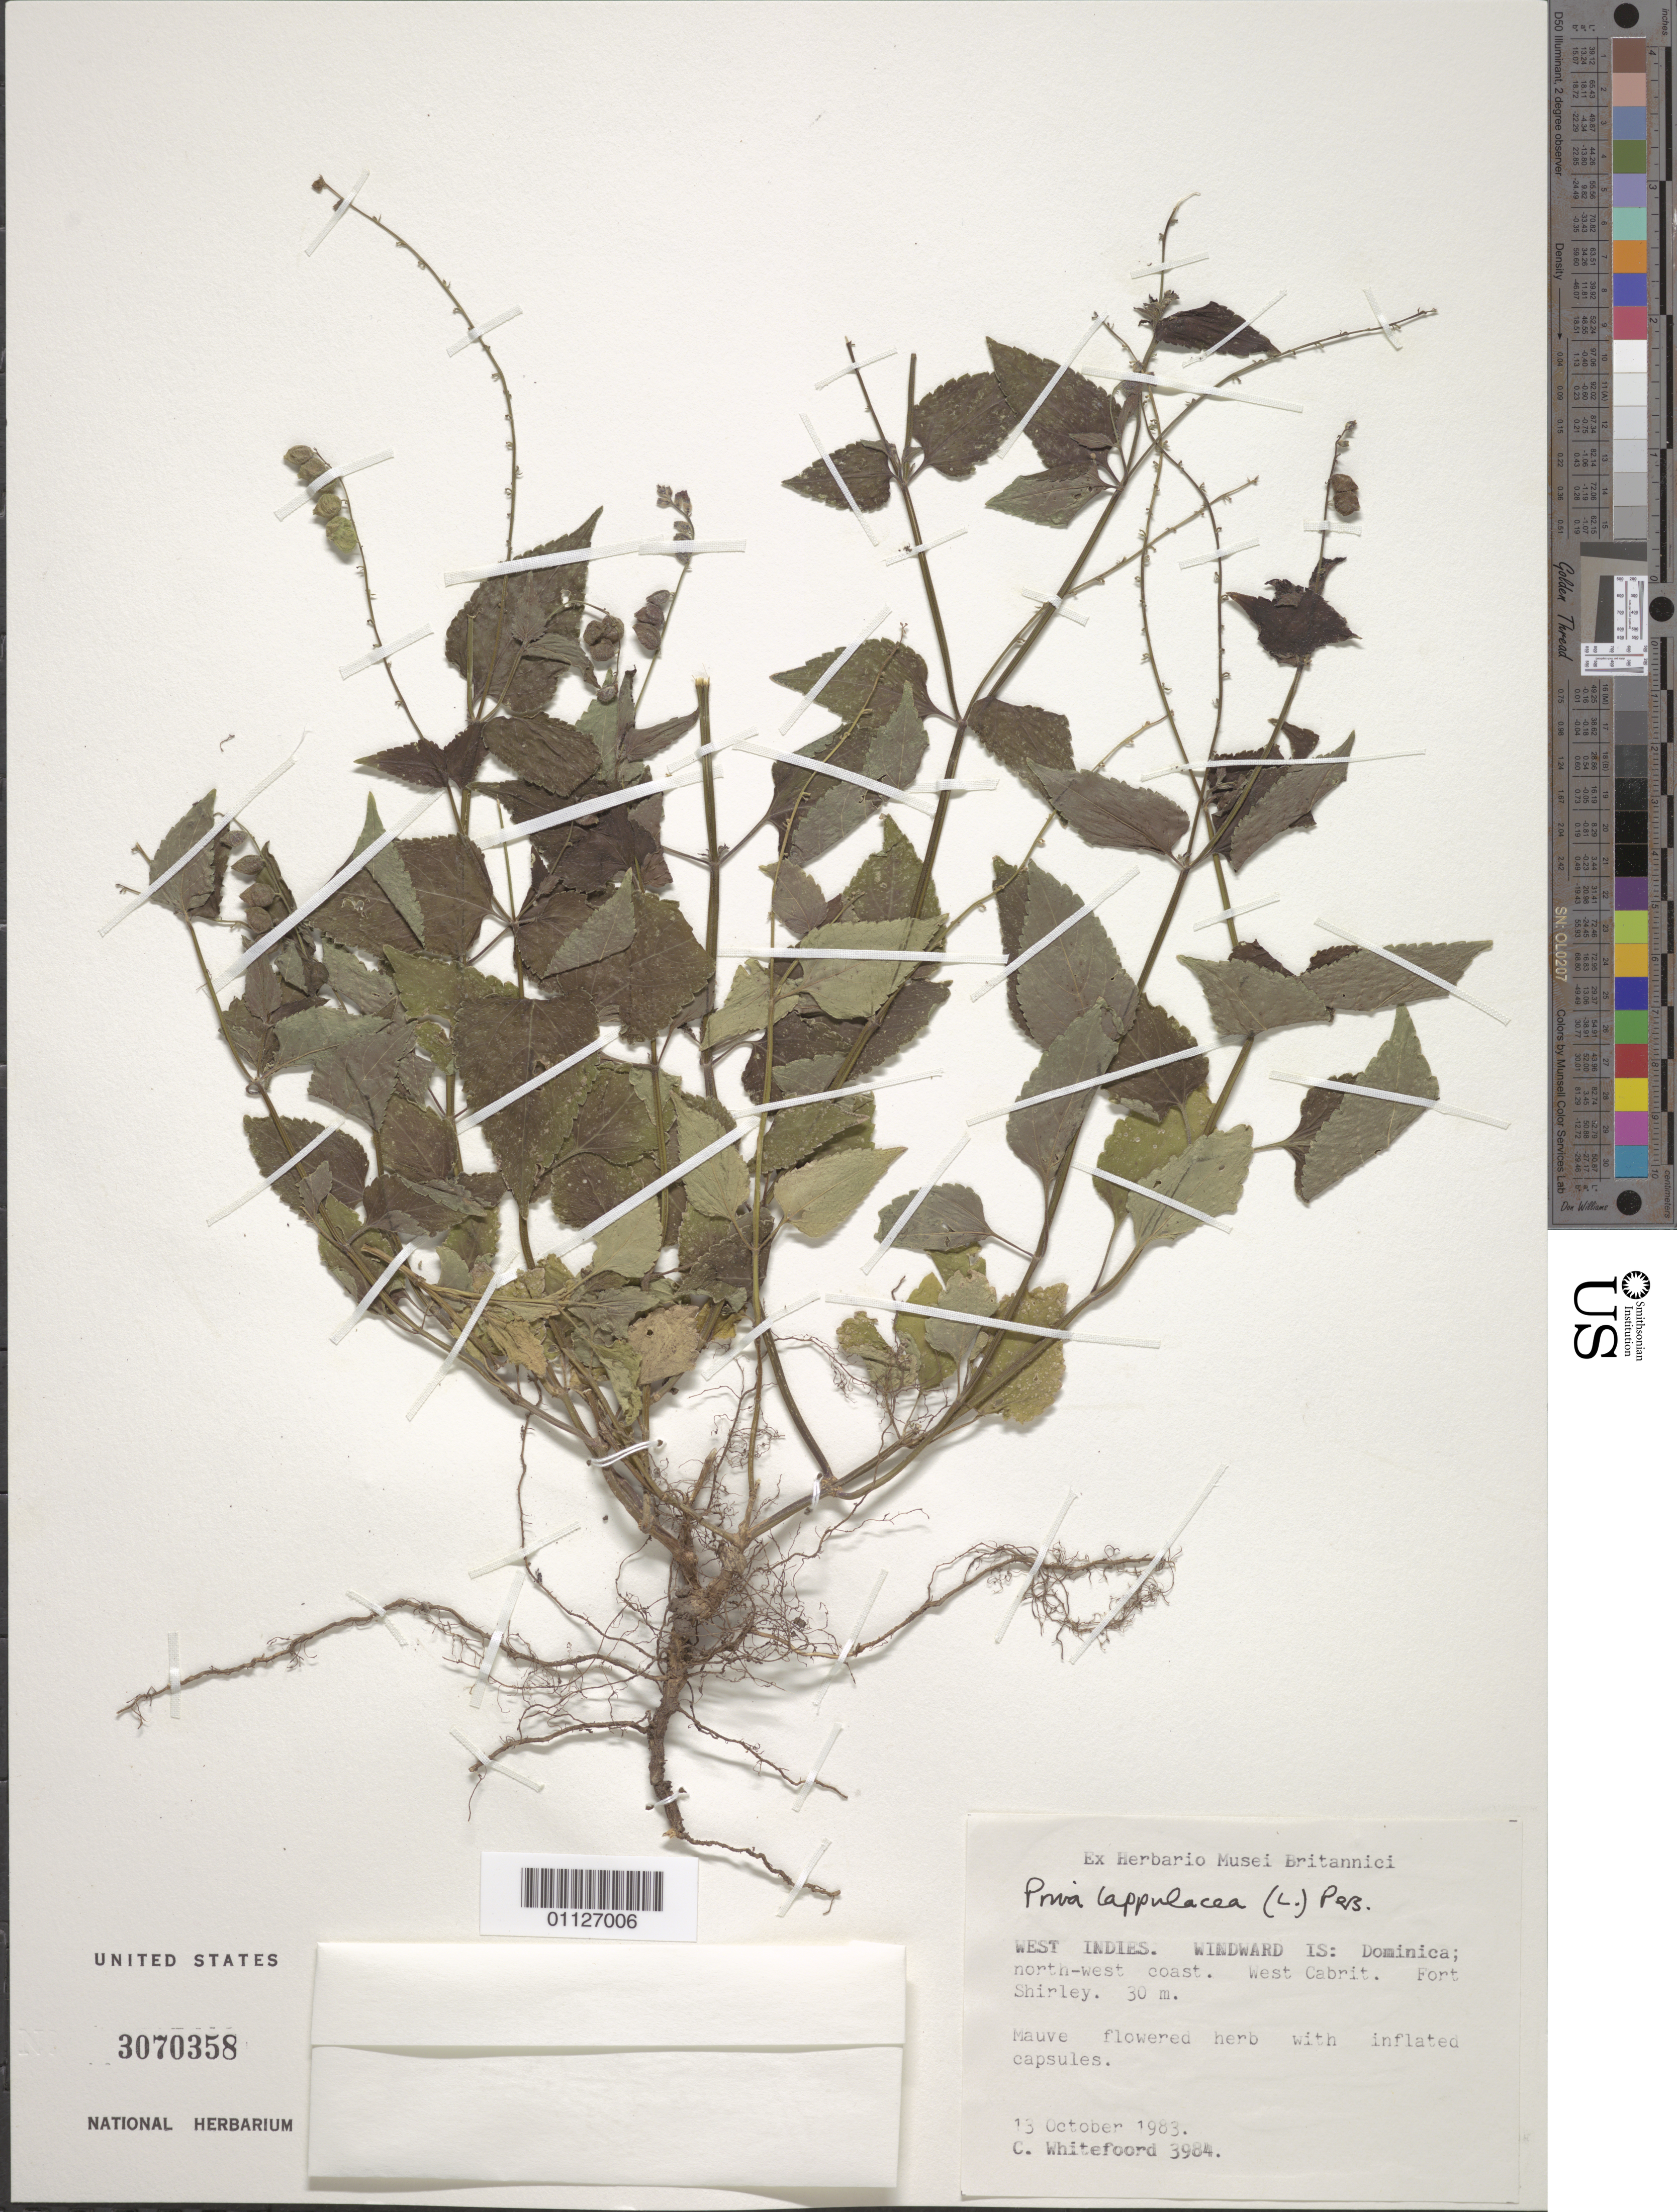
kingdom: Plantae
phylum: Tracheophyta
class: Magnoliopsida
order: Lamiales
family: Verbenaceae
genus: Priva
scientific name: Priva lappulacea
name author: (L.) Pers.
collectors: C. Whitefoord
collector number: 3984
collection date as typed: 13 Oct 1983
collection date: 1983-10-13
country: Dominica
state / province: St. John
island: Dominica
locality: NW coast, West Cabrit; Fort Shirley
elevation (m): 30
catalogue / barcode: US 3070358